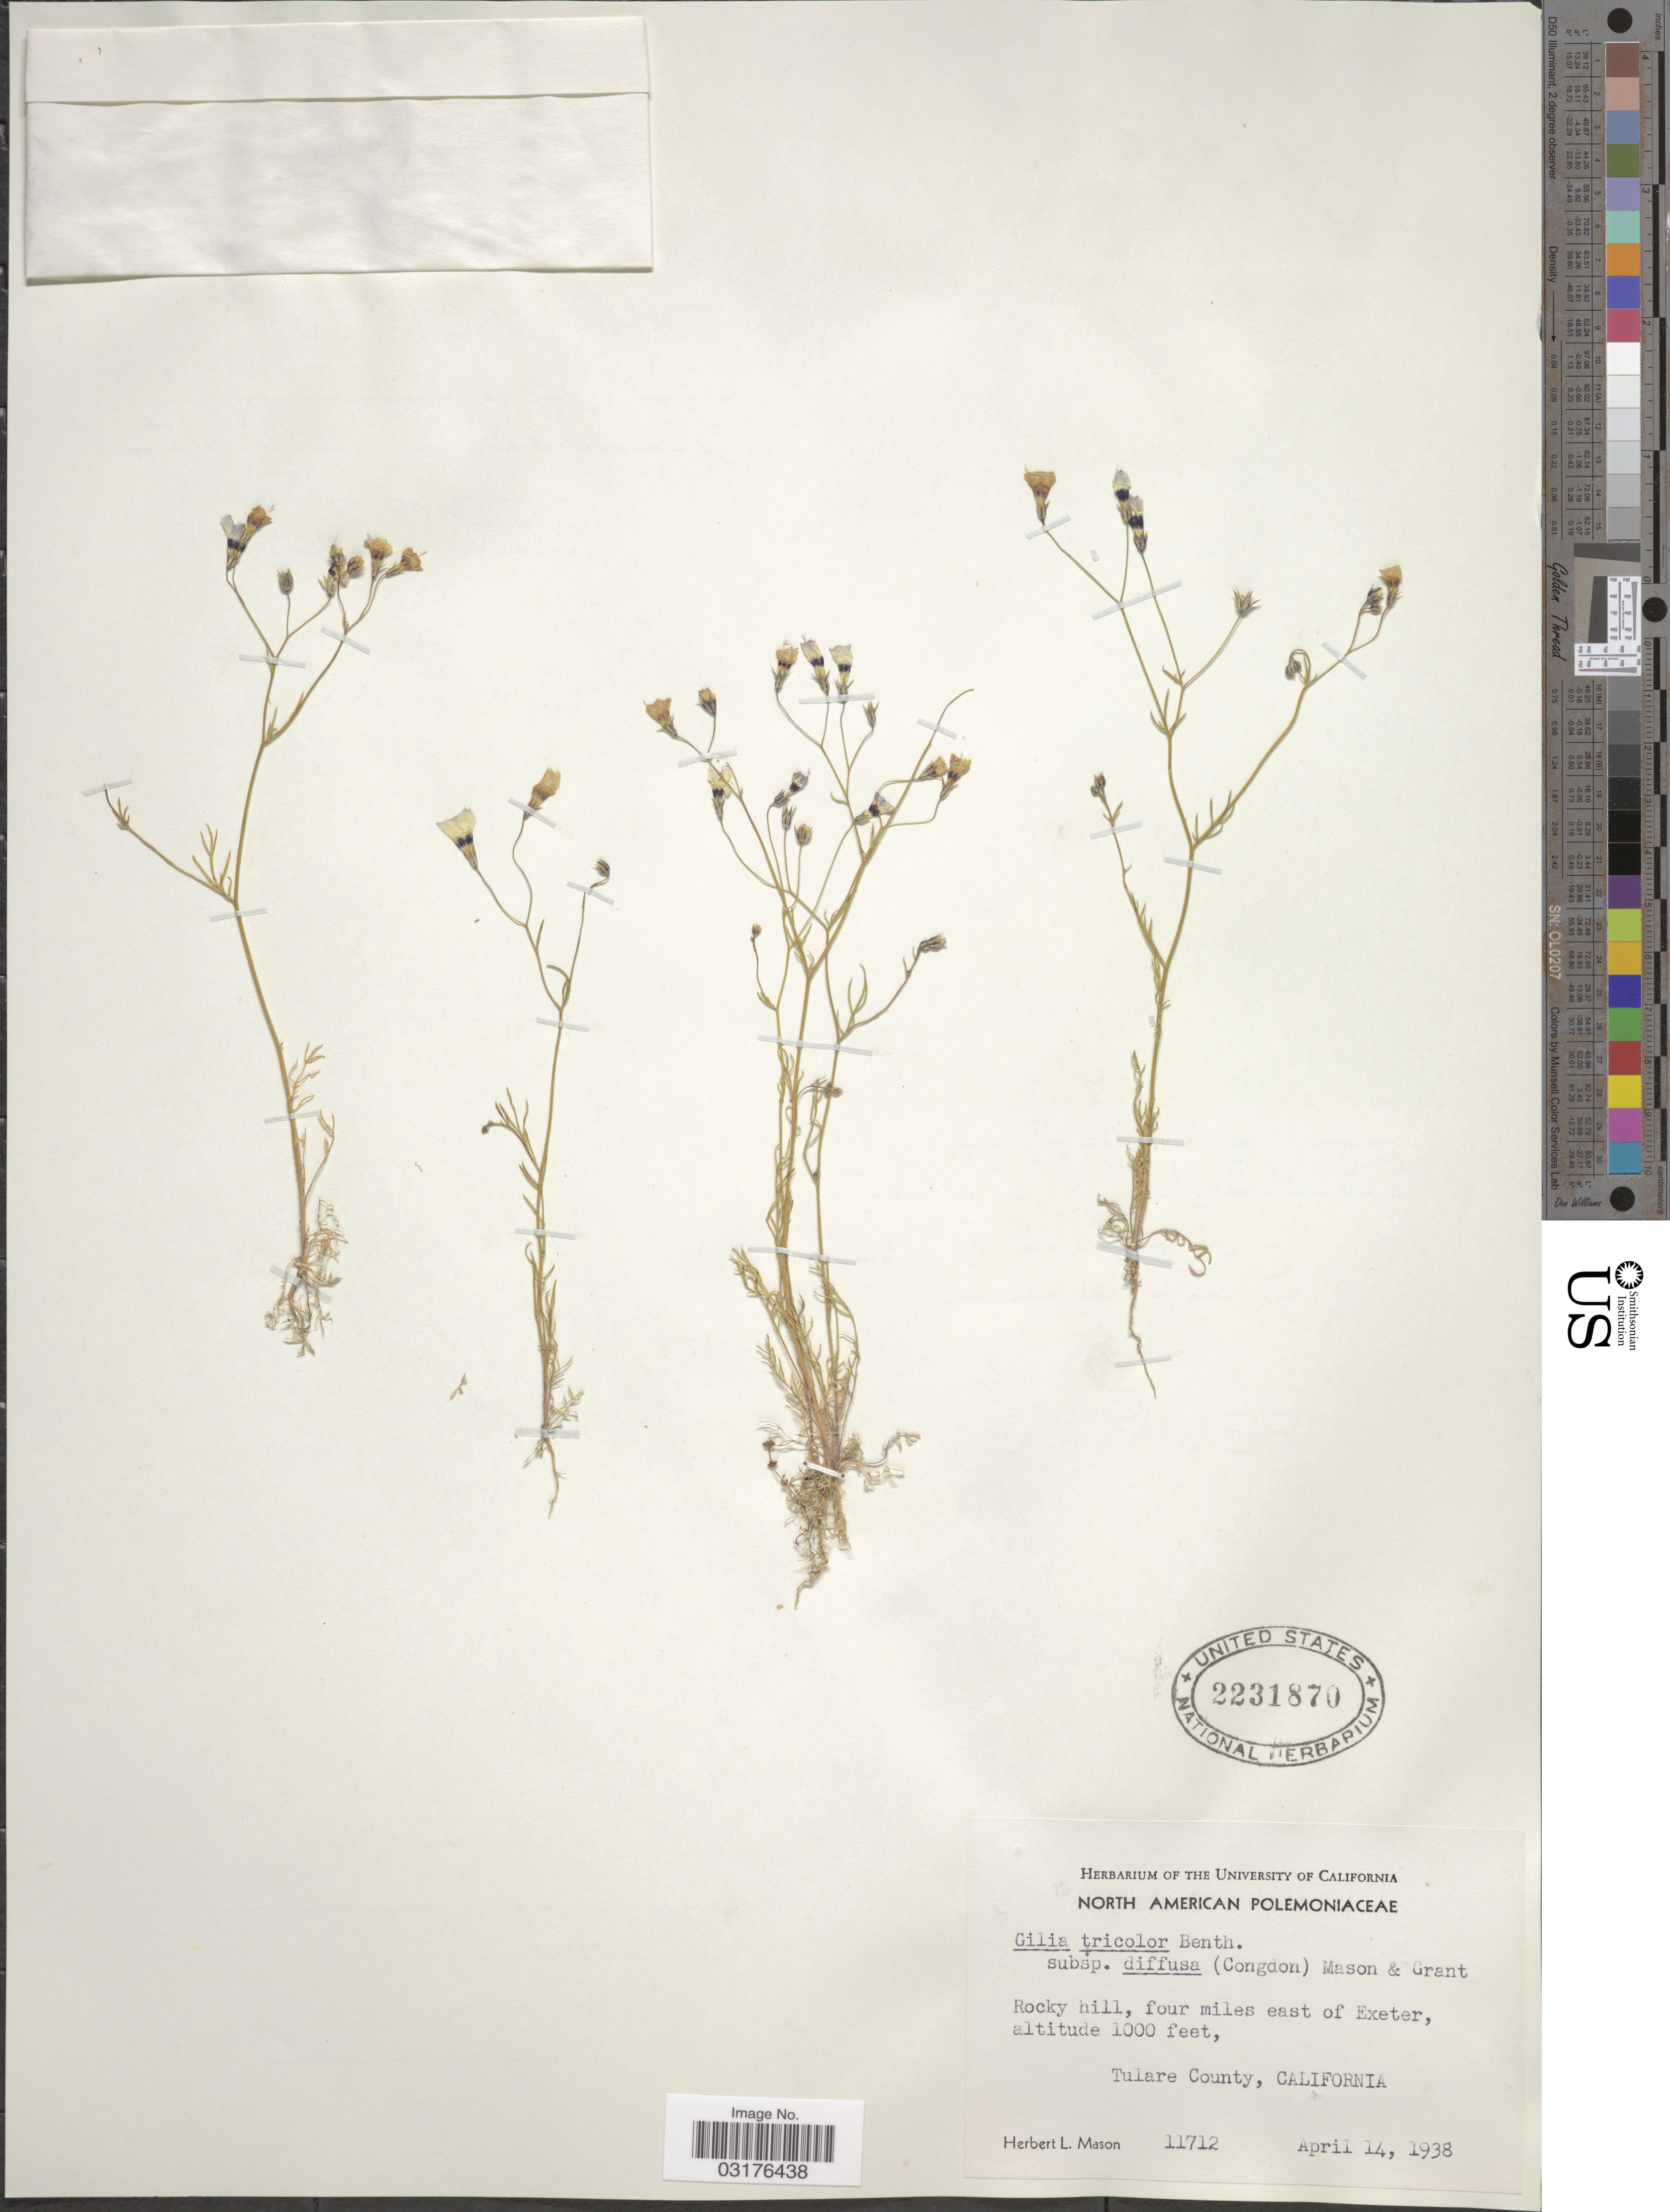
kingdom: Plantae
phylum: Tracheophyta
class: Magnoliopsida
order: Ericales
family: Polemoniaceae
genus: Gilia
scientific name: Gilia tricolor subsp. diffusa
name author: (Congdon) H. Mason & A.D. Grant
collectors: H. L. Mason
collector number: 11712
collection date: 1938-04-14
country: United States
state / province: California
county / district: Tulare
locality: Rocky hill, four miles east of Exeter, Tulare County.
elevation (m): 305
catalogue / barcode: US 2231870